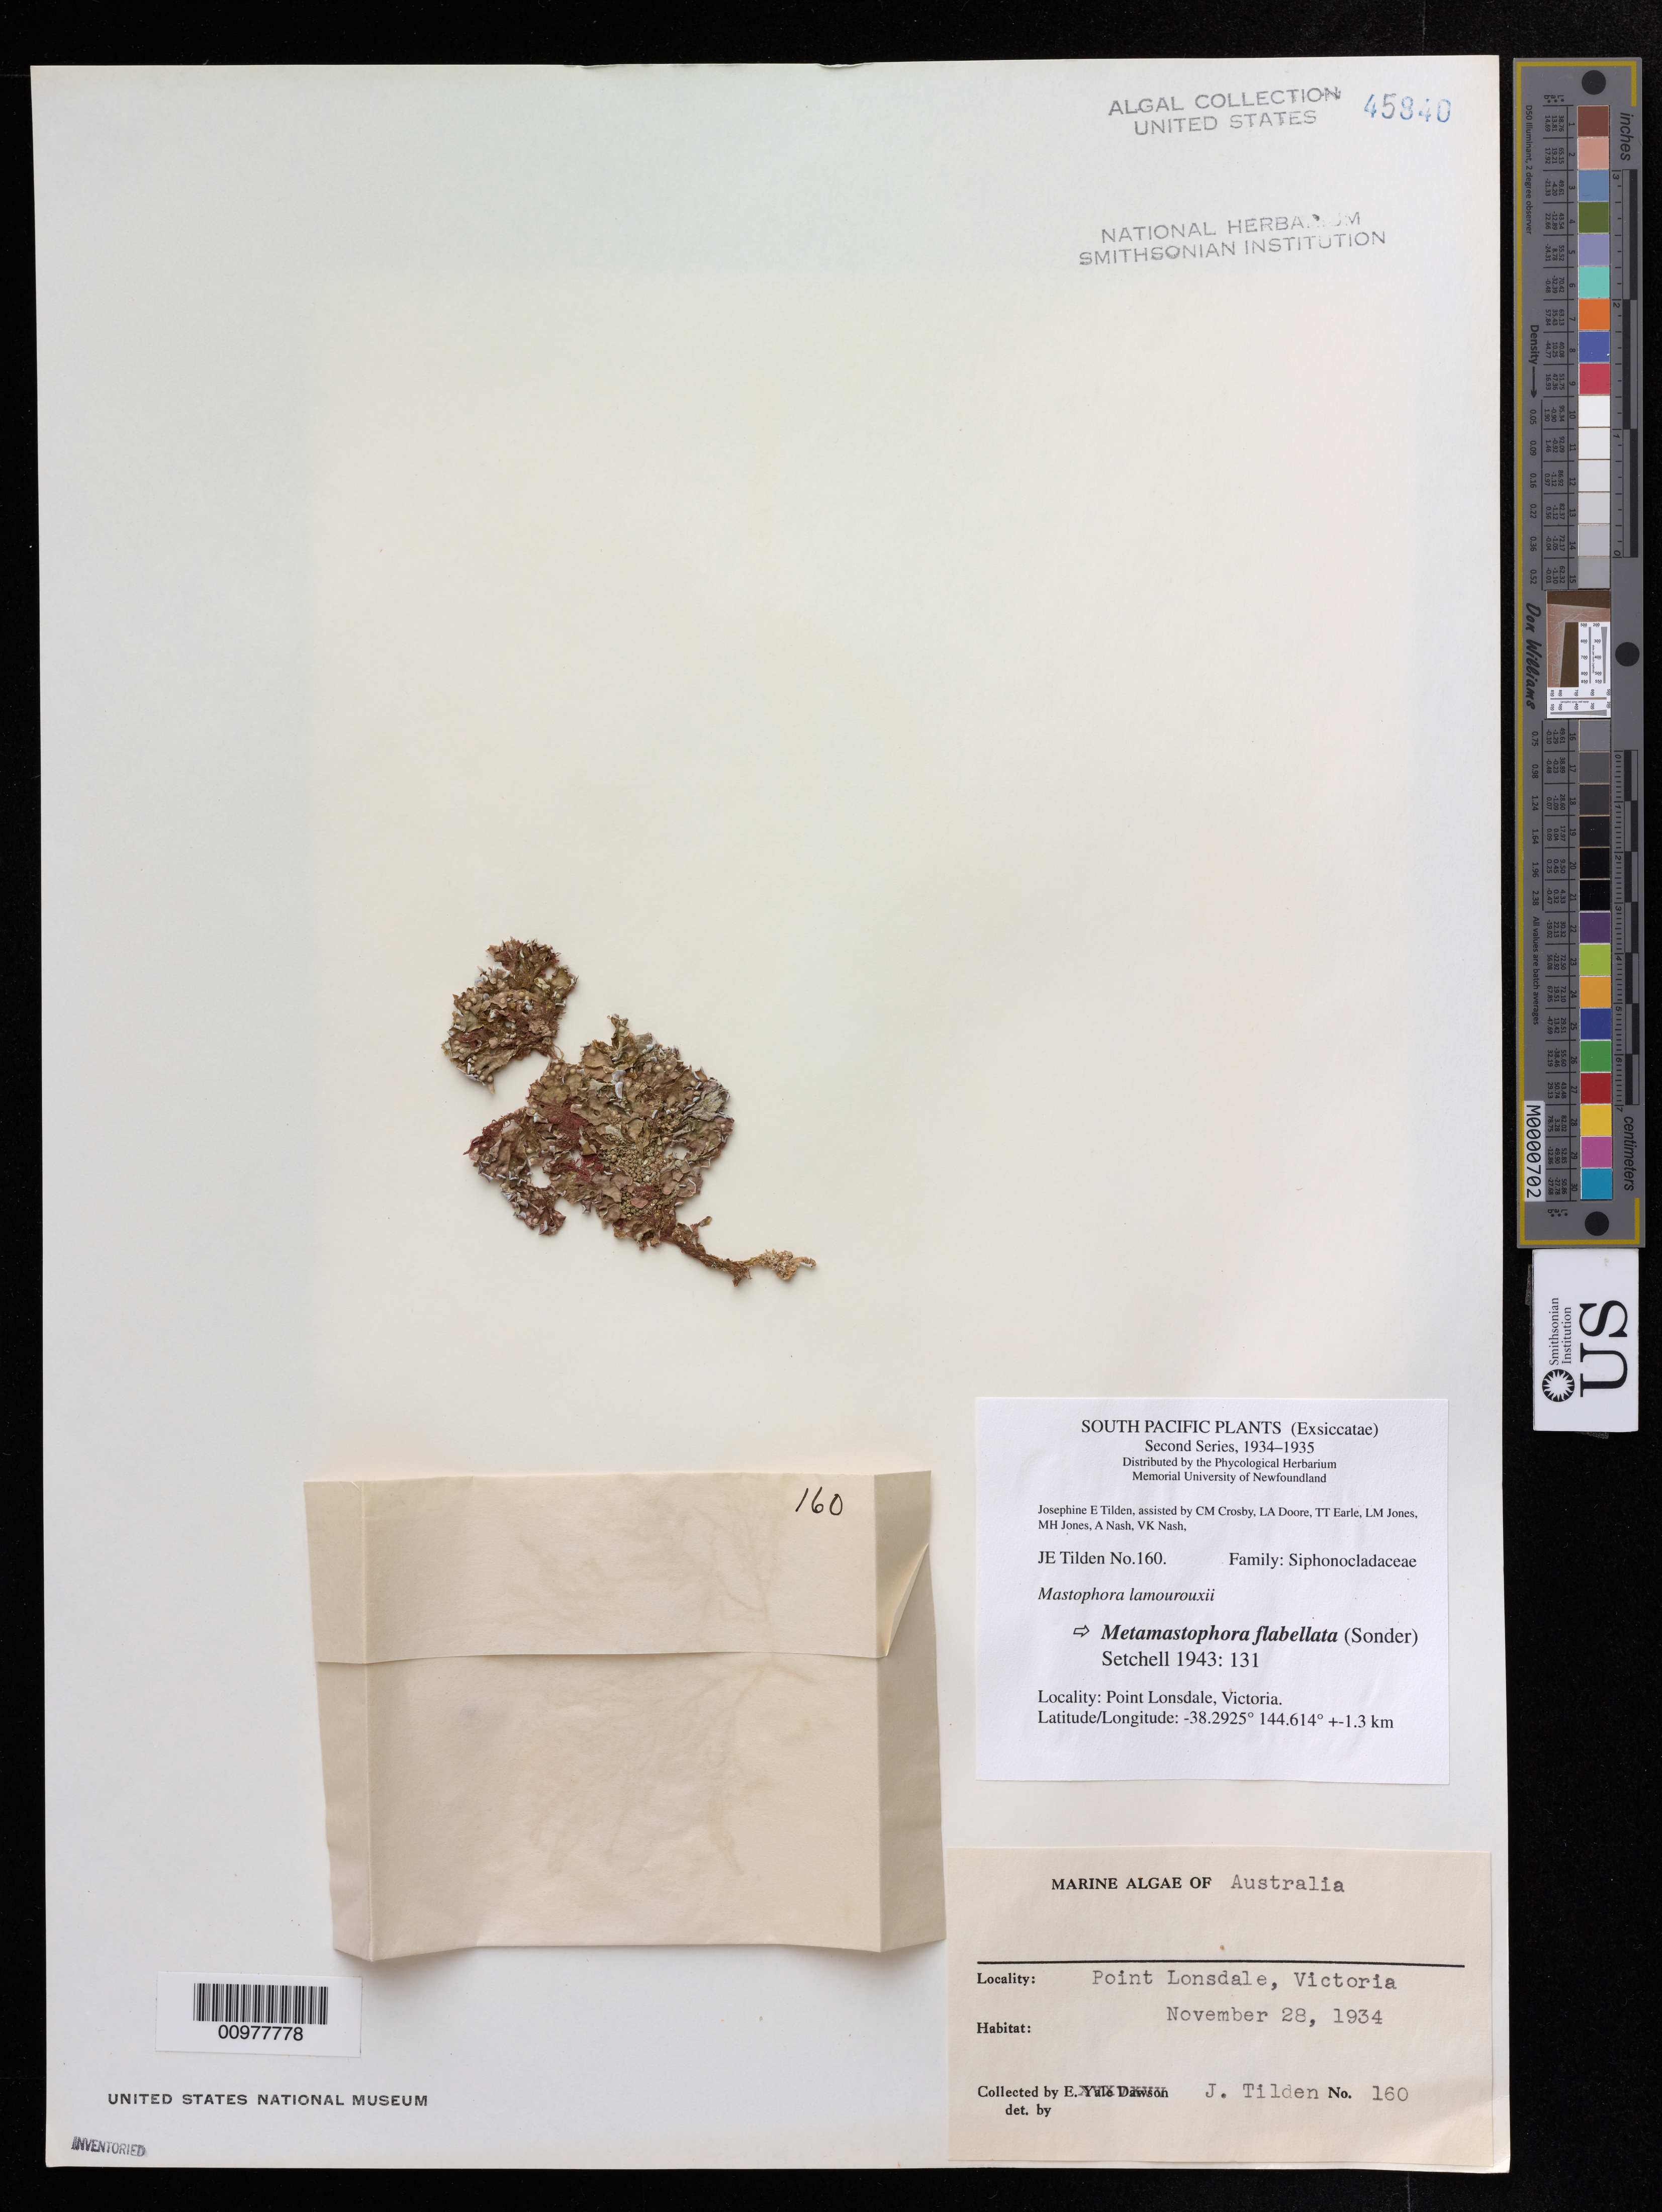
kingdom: Plantae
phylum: Rhodophyta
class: Florideophyceae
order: Corallinales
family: Mastophoraceae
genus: Metamastophora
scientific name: Metamastophora flabellata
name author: (Sonder) Setchell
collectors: J. E. Tilden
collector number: JET 160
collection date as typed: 28 Nov 1934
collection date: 1934-11-28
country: Australia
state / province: Victoria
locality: Point Lonsdale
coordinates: -38.2925, 144.614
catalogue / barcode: US 45840